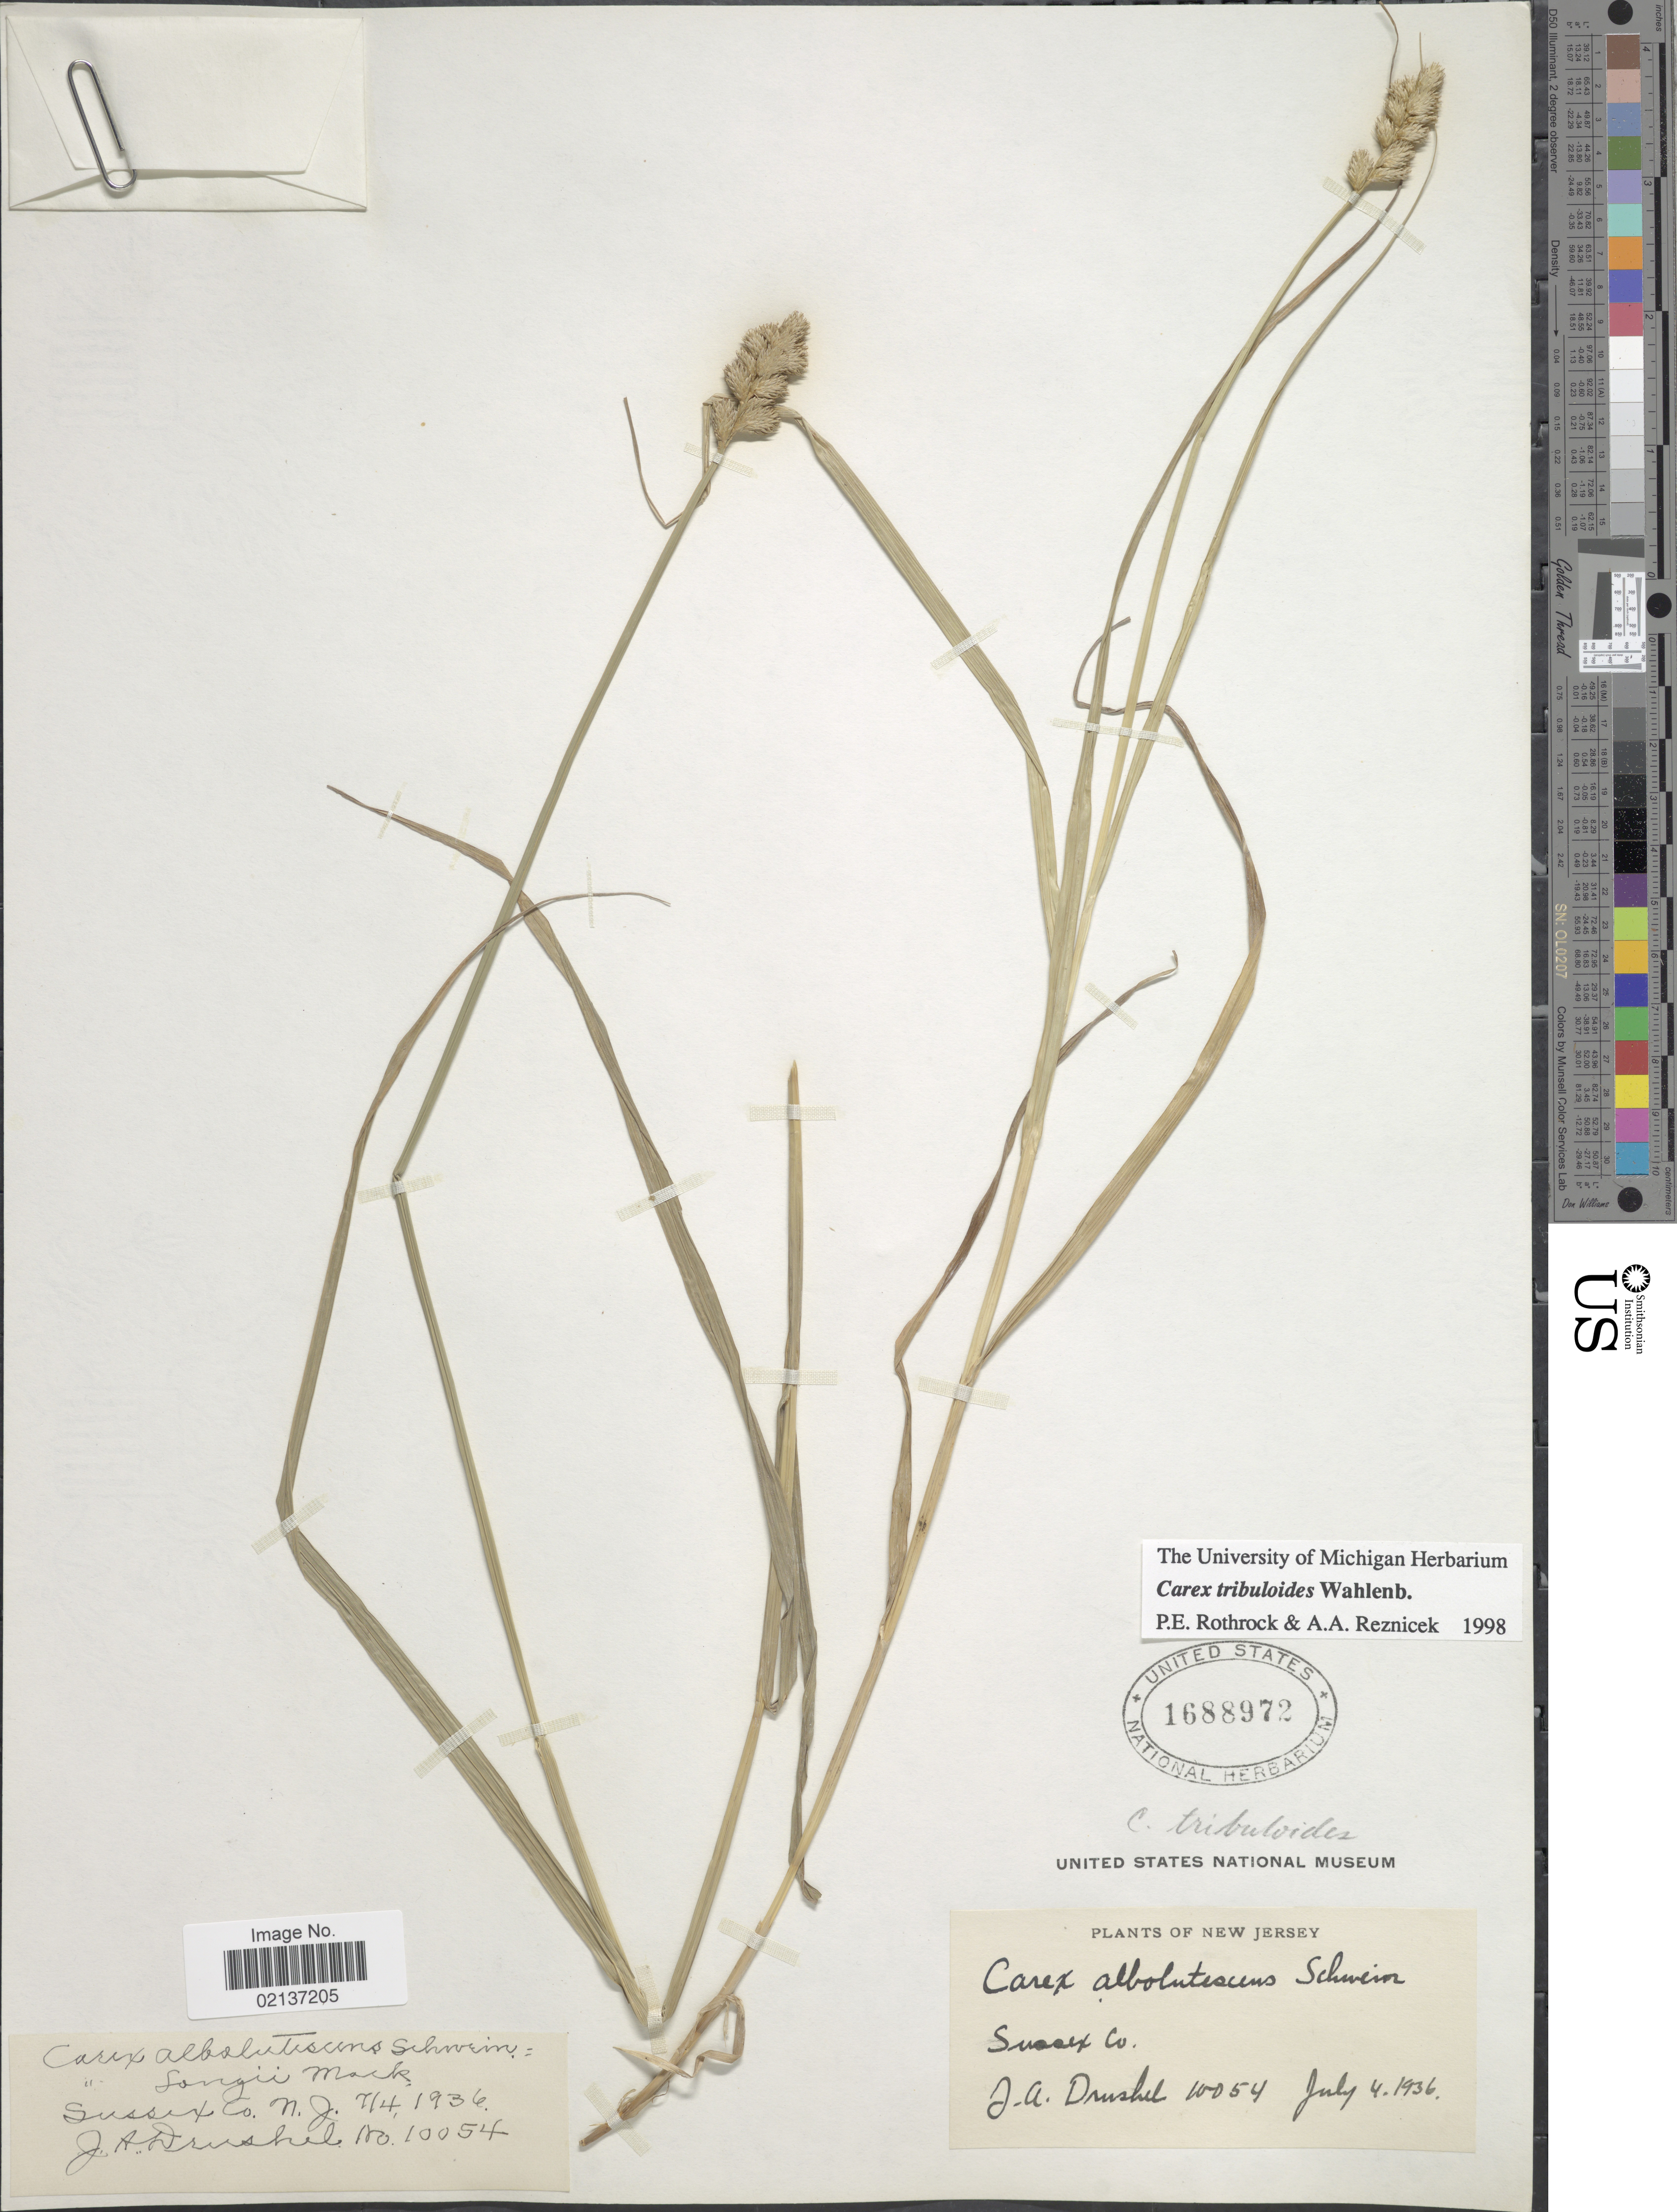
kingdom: Plantae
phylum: Tracheophyta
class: Liliopsida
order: Poales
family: Cyperaceae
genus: Carex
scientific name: Carex tribuloides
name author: Wahlenb.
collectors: J. A. Drushel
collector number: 10054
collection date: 1936-07-04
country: United States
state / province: New Jersey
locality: Sussex Co.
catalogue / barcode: US 1688972